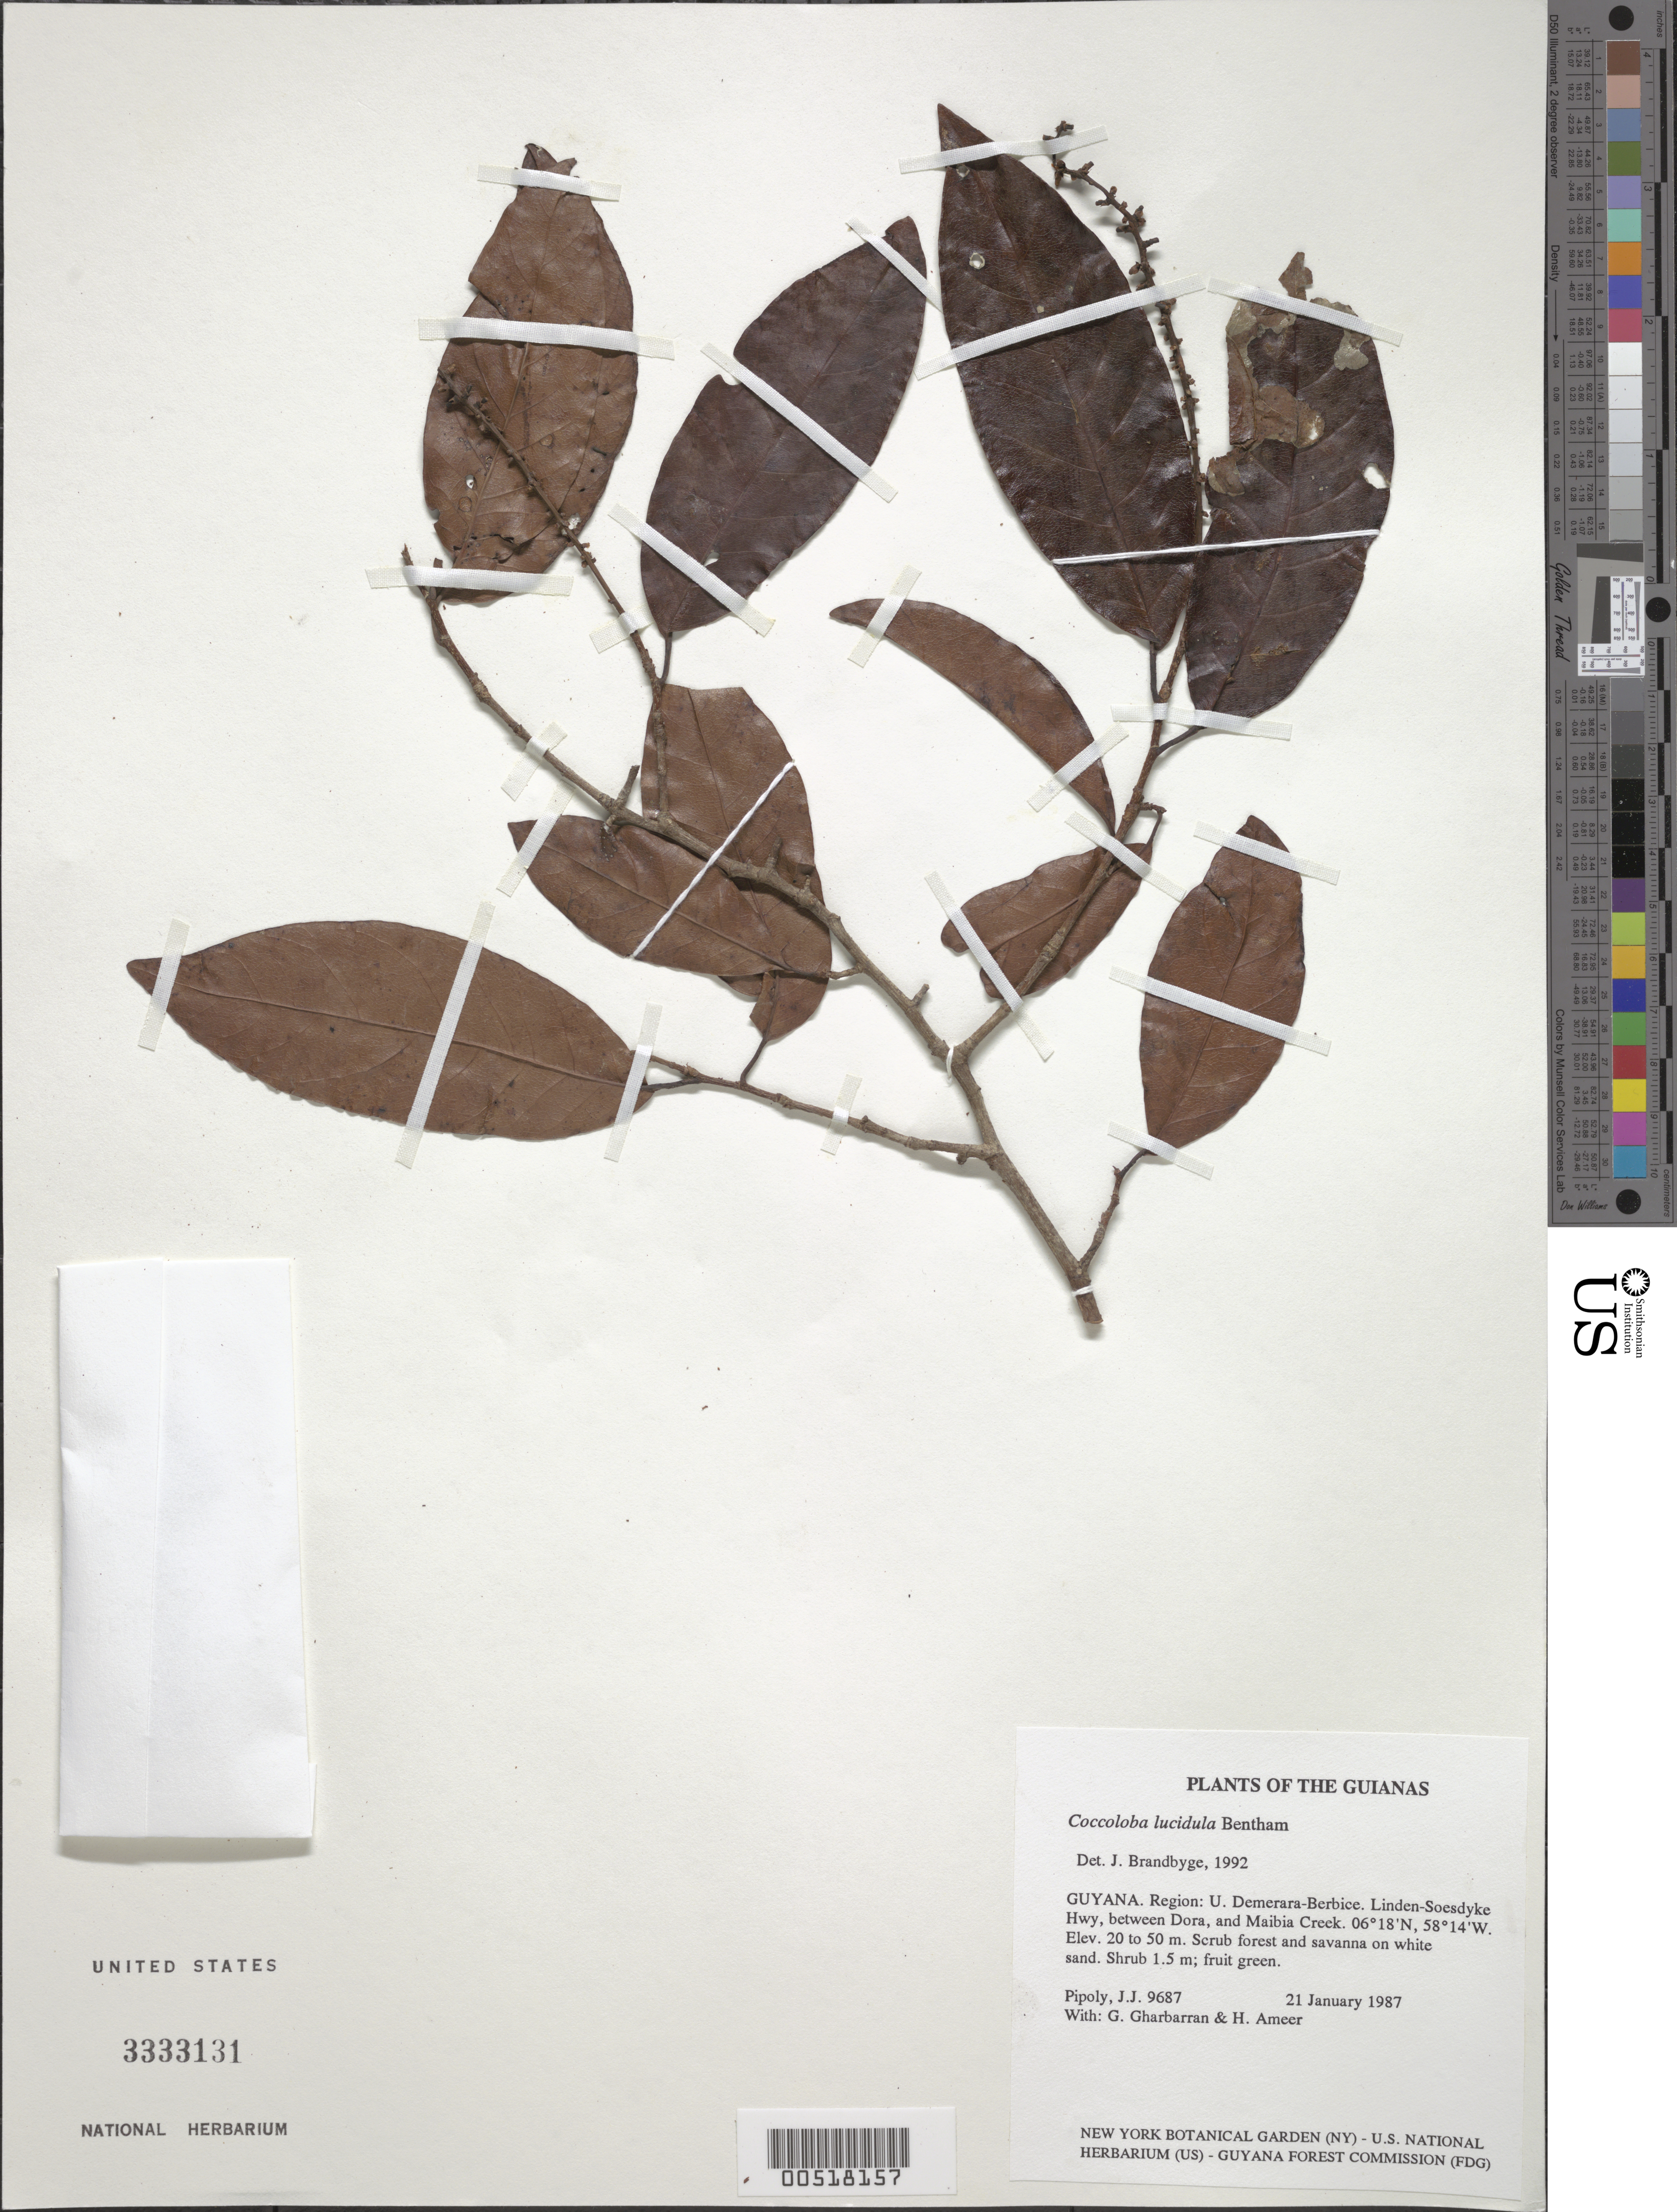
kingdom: Plantae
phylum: Tracheophyta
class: Magnoliopsida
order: Caryophyllales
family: Polygonaceae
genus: Coccoloba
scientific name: Coccoloba lucidula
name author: Benth.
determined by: Brandbyge, J.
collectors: J. J. Pipoly, G. Gharbarran & H. Ameer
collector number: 9687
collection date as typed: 21 January 1987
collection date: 1987-01-21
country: Guyana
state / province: U. Demerara-Berbice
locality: Linden-Soesdyke Hwy, between Dora and Maibia Creek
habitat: Scrub forest and savanna on white sand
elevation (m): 20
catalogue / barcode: US 3333131